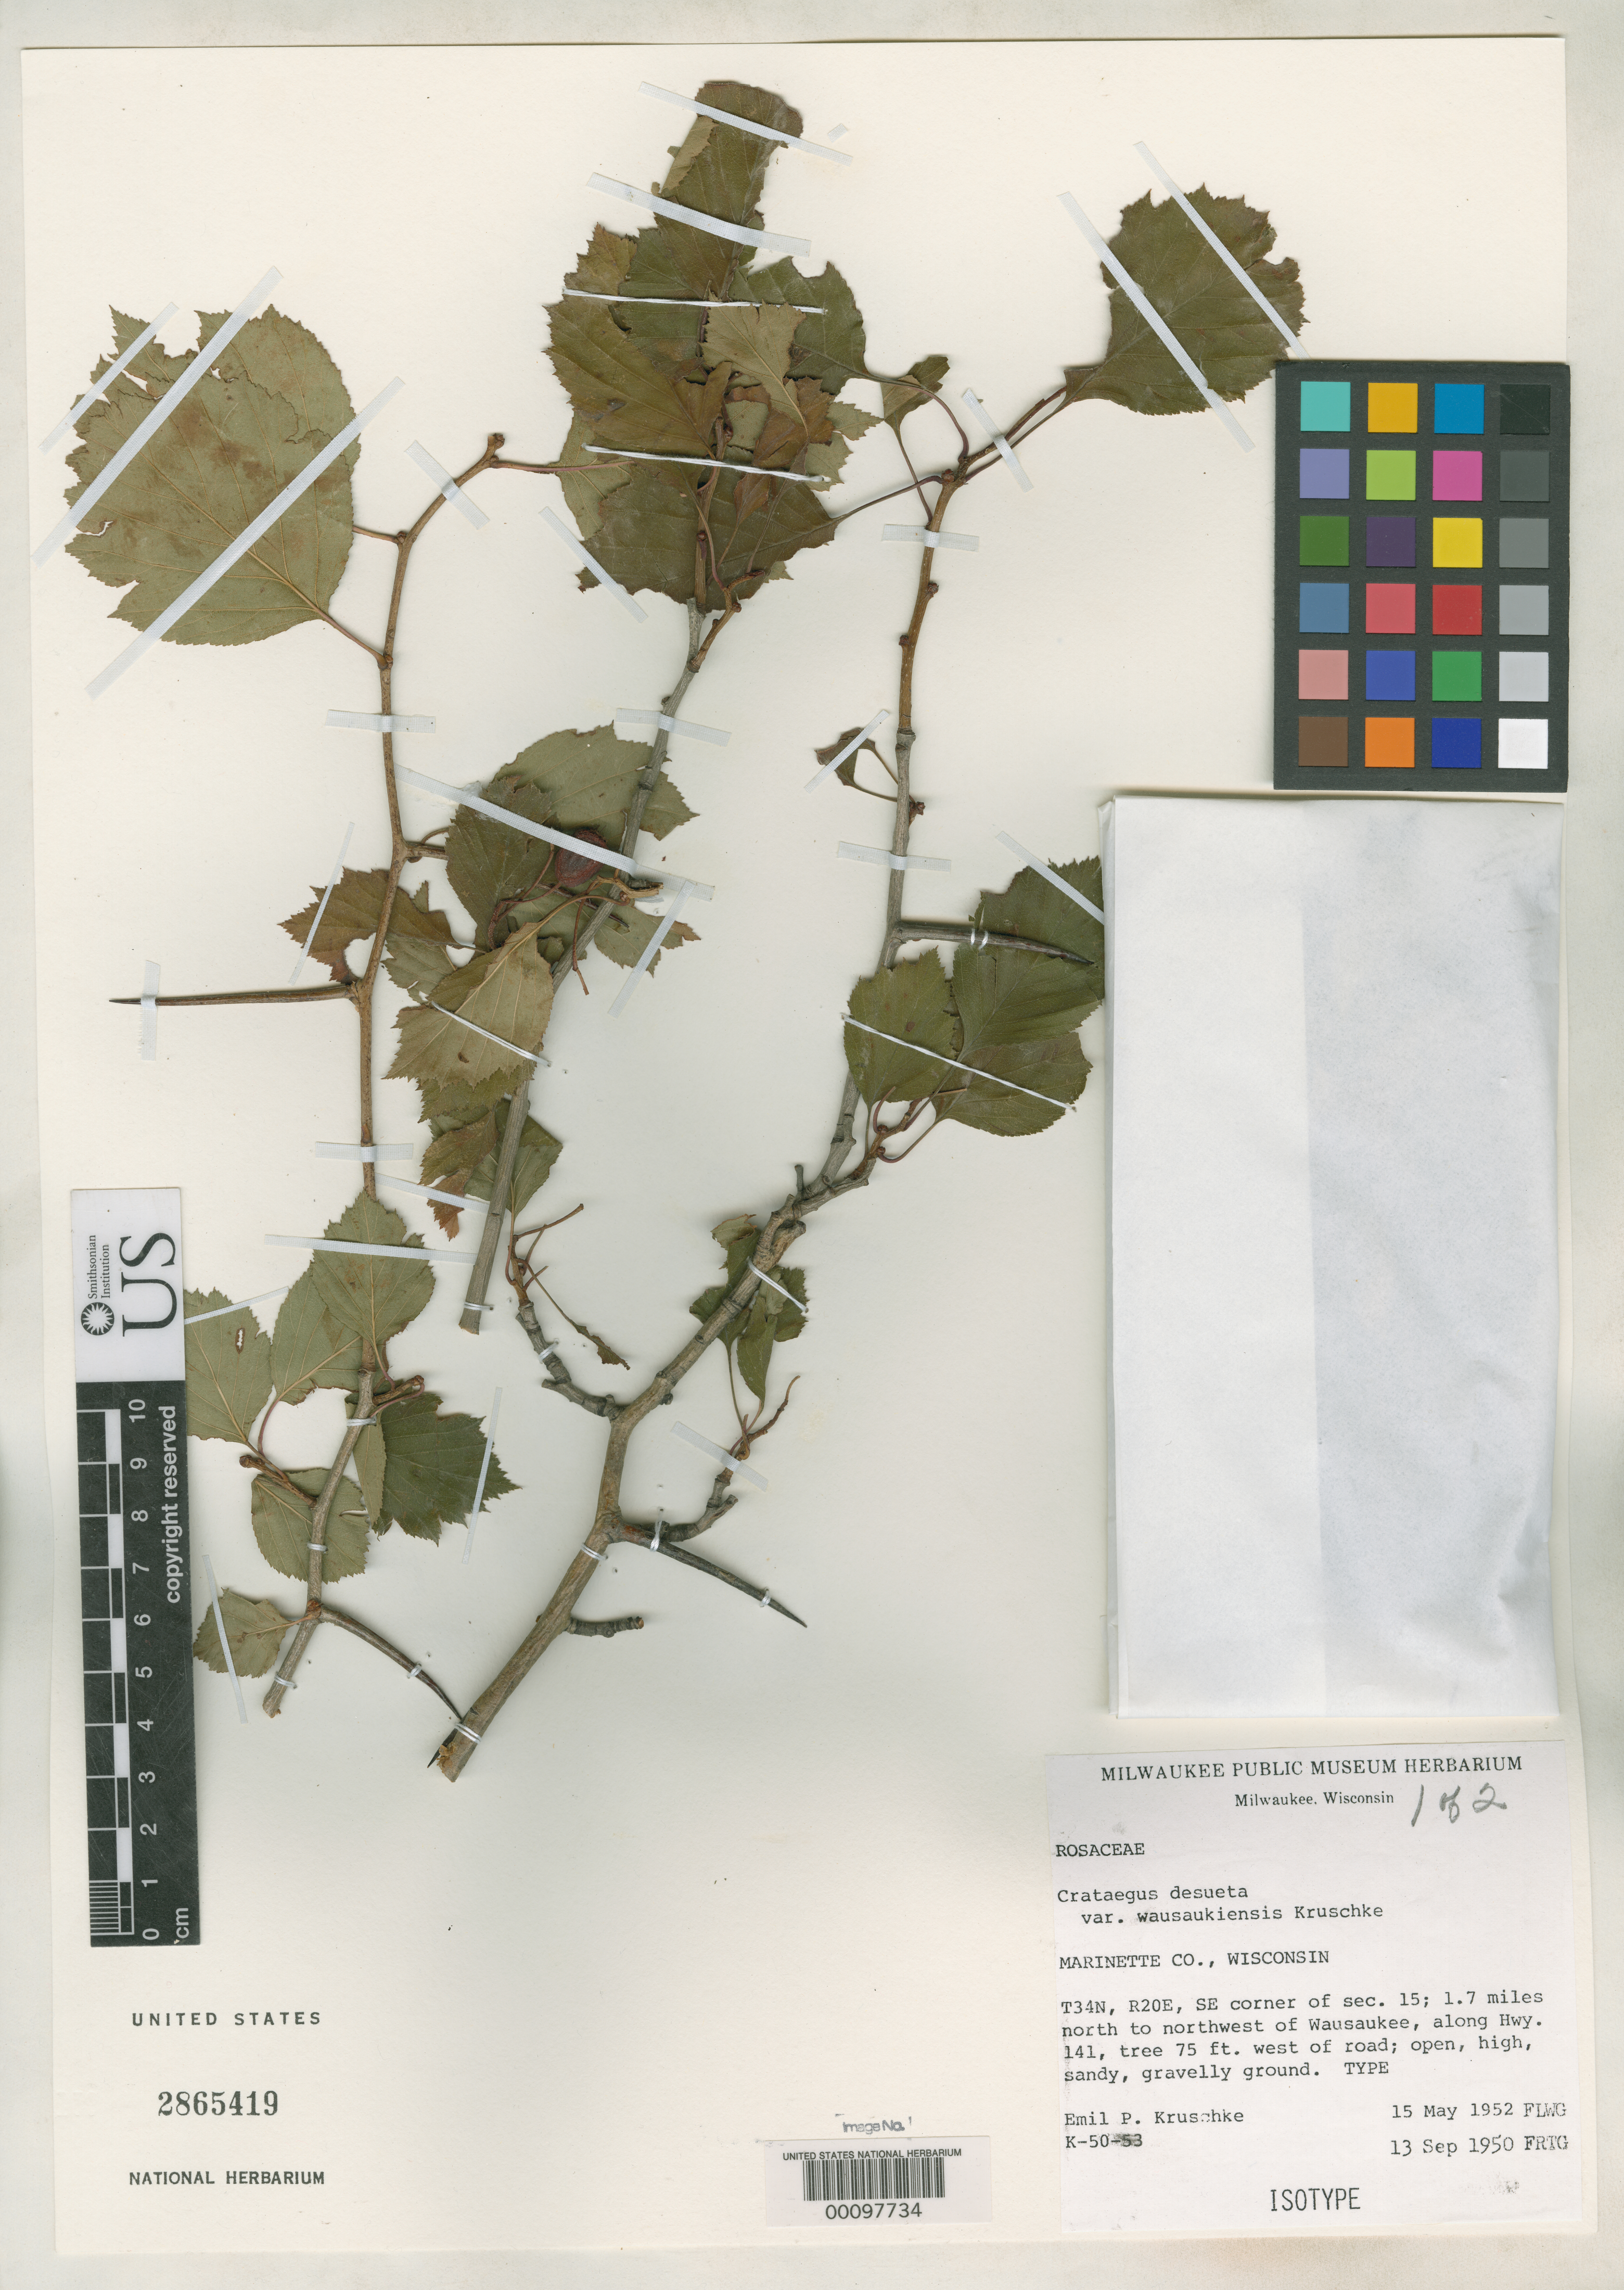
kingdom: Plantae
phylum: Tracheophyta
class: Magnoliopsida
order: Rosales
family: Rosaceae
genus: Crataegus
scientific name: Crataegus desueta var. wausaukiensis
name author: Kruschke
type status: Isotype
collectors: E. Kruschke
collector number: K-50-53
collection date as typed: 15 May 1952 and 13 Sep 1950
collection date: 1950-09-13,1952-05-15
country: United States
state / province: Wisconsin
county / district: Marinett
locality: NNW of Wausaukee along hwy. 141.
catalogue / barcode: US 2865419